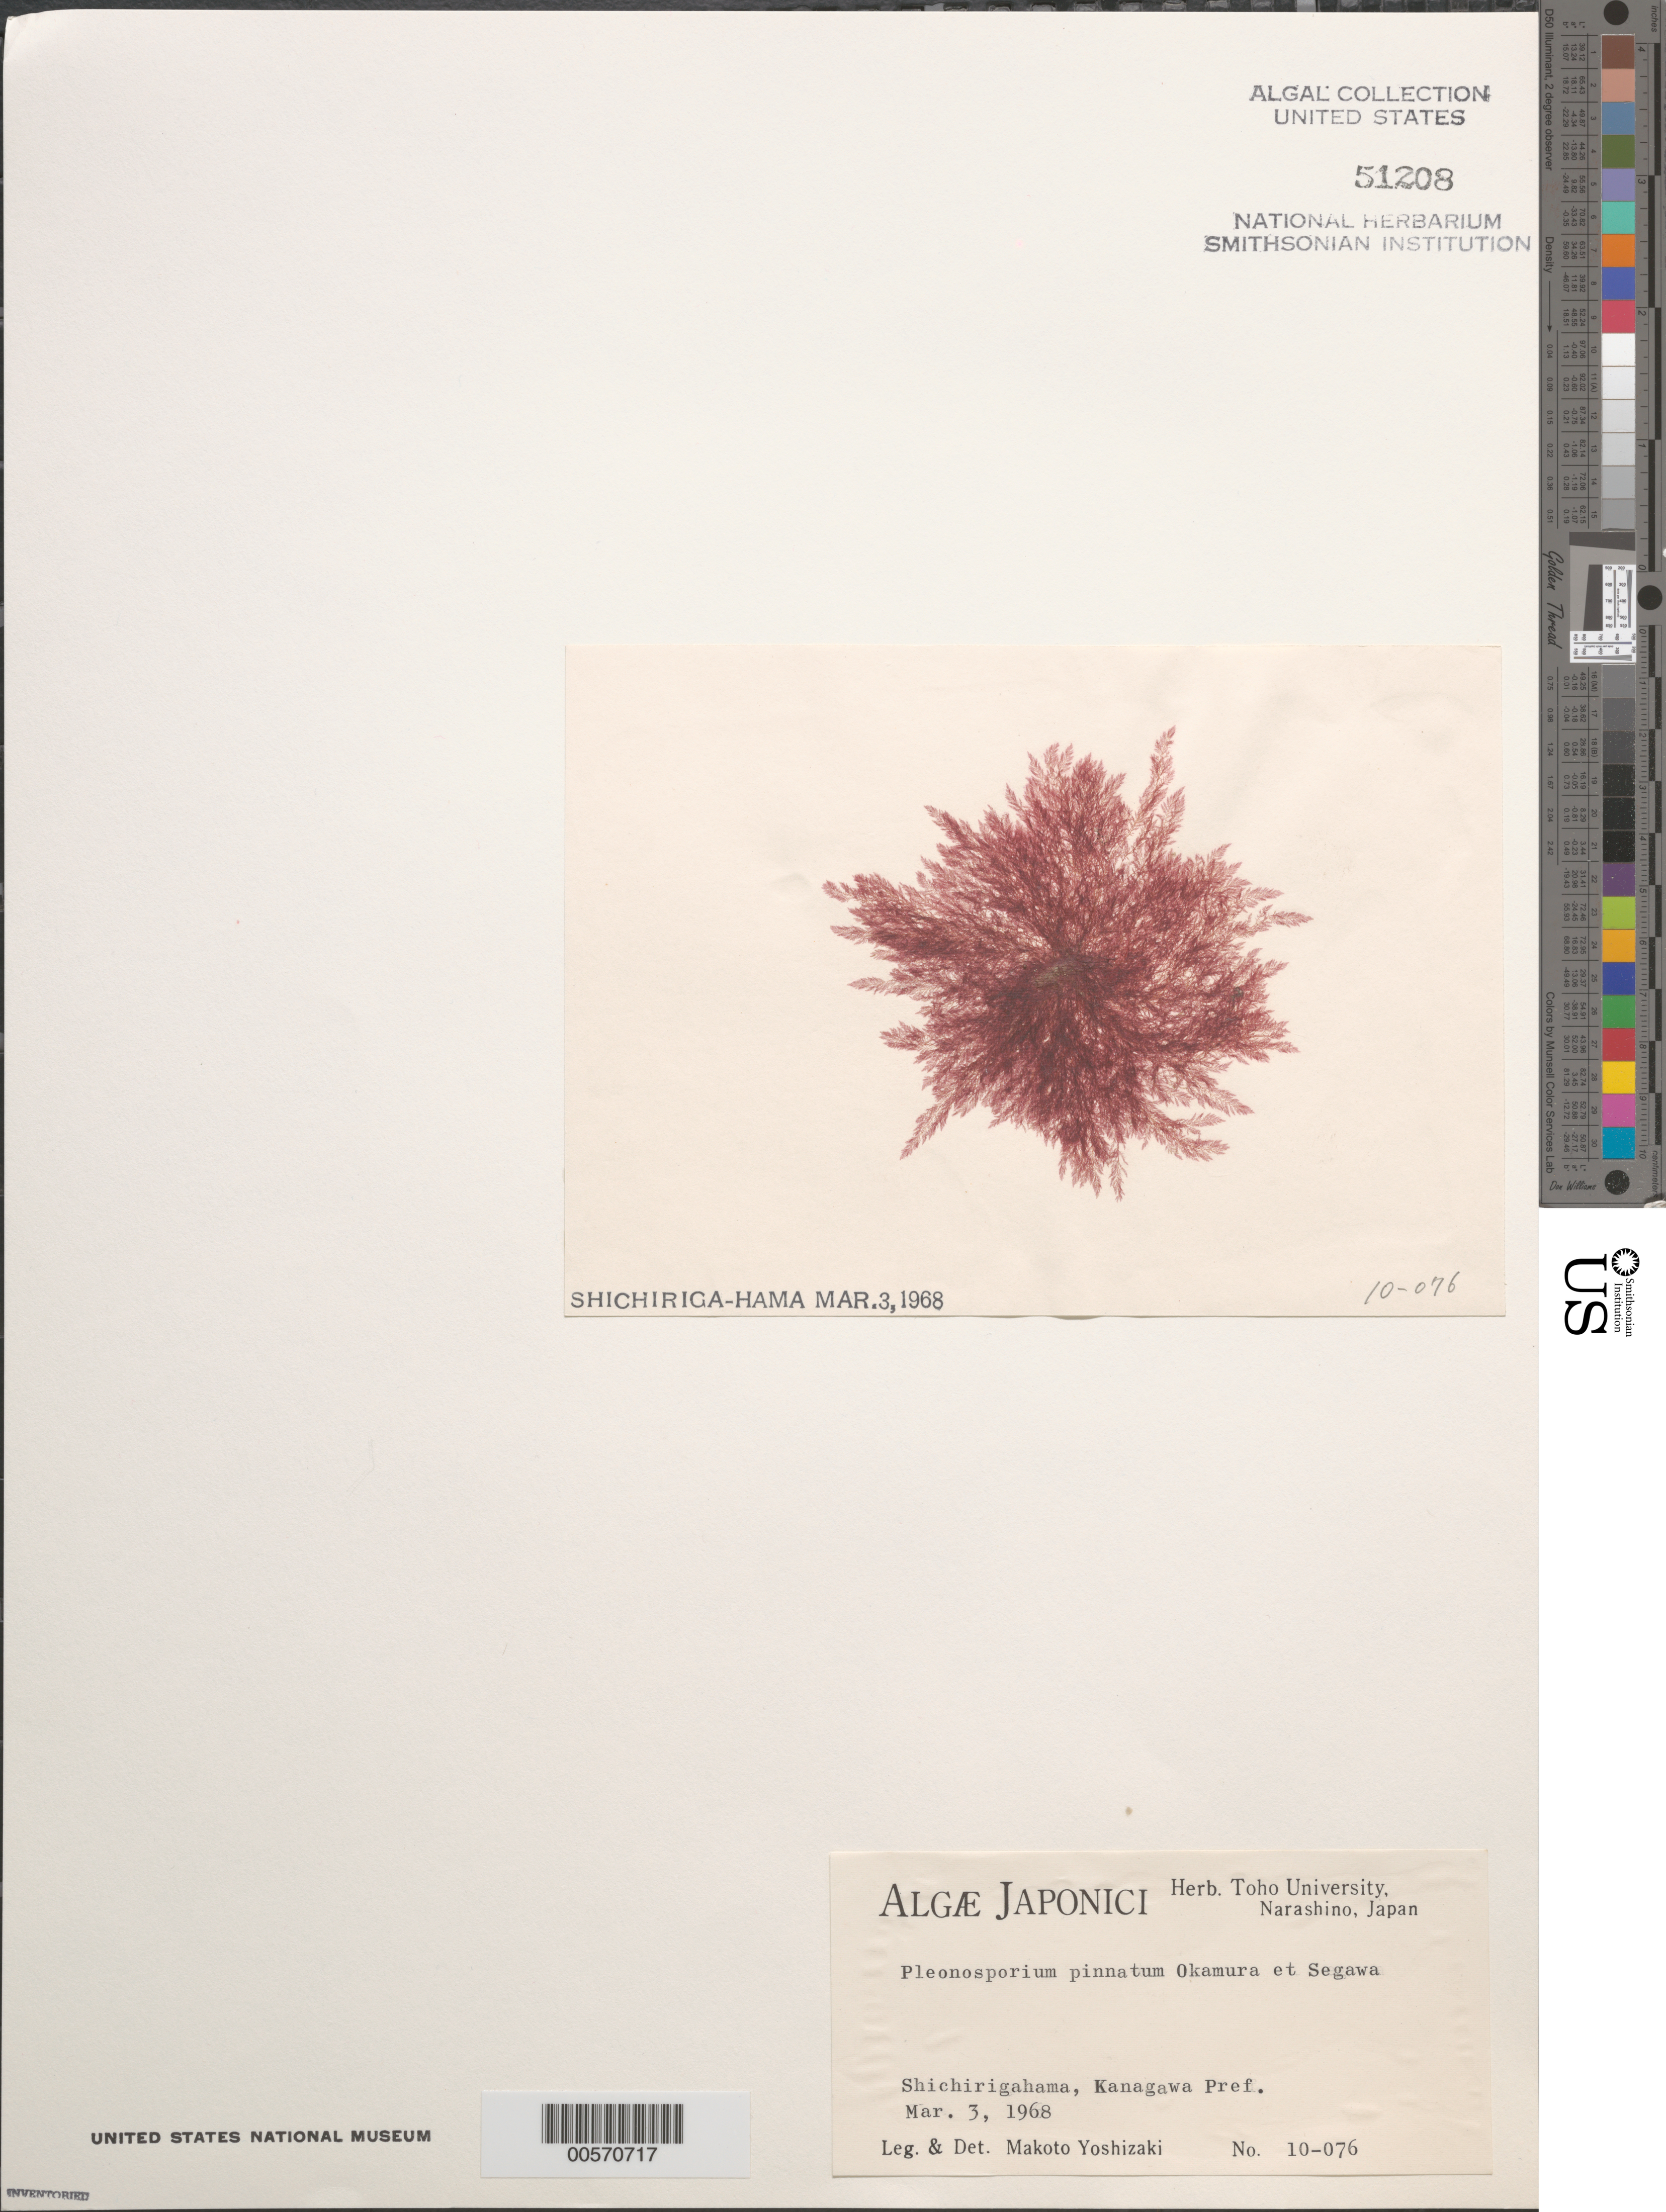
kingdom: Plantae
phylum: Rhodophyta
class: Florideophyceae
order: Ceramiales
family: Wrangeliaceae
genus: Pleonosporium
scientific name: Pleonosporium pinnatum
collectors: M. Yoshizaki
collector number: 10-076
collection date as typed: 03 Mar 1968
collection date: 1968-03-03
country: Japan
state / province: Kanagawa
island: Honshu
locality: Shichiriga-hama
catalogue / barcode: US 51208